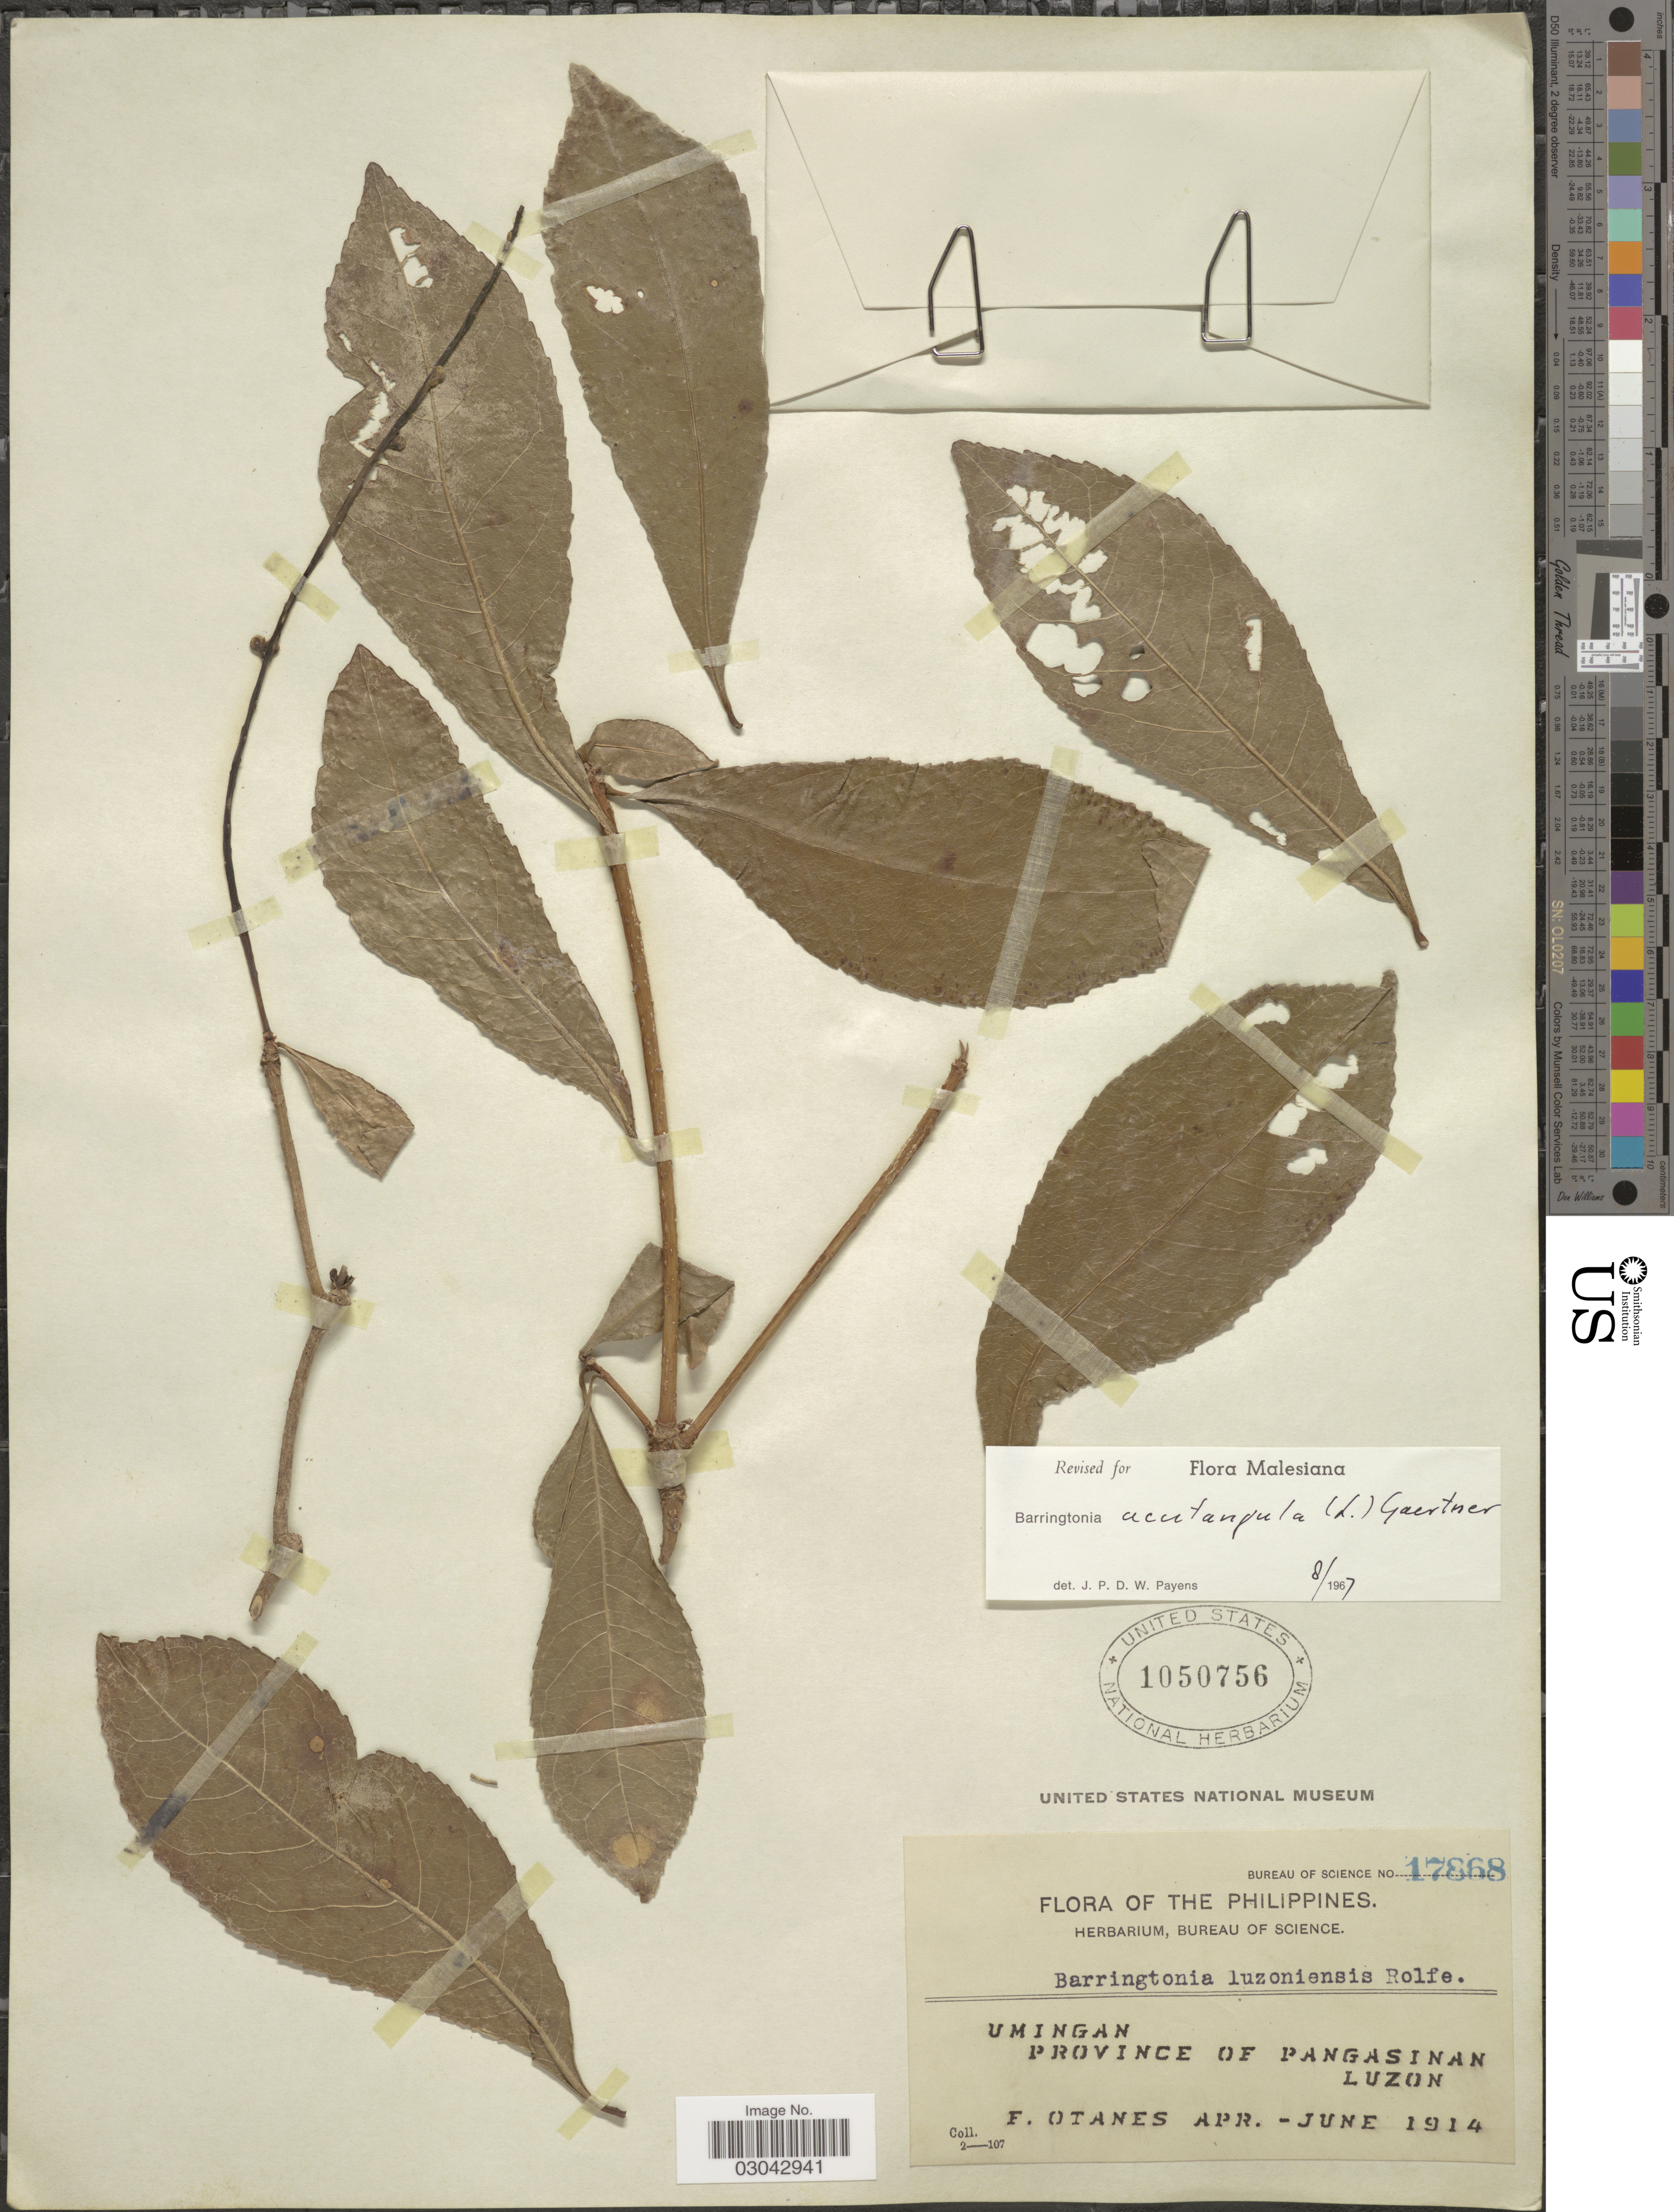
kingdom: Plantae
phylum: Tracheophyta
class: Magnoliopsida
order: Ericales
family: Lecythidaceae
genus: Barringtonia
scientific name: Barringtonia acutangula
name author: (L.) Gaertn.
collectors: F. Q. Otanes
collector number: Bureau of Science 17868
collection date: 1914-04/1914-06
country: Philippines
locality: Umingan, Province of Pangasinan, Luzon.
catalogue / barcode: US 1050756